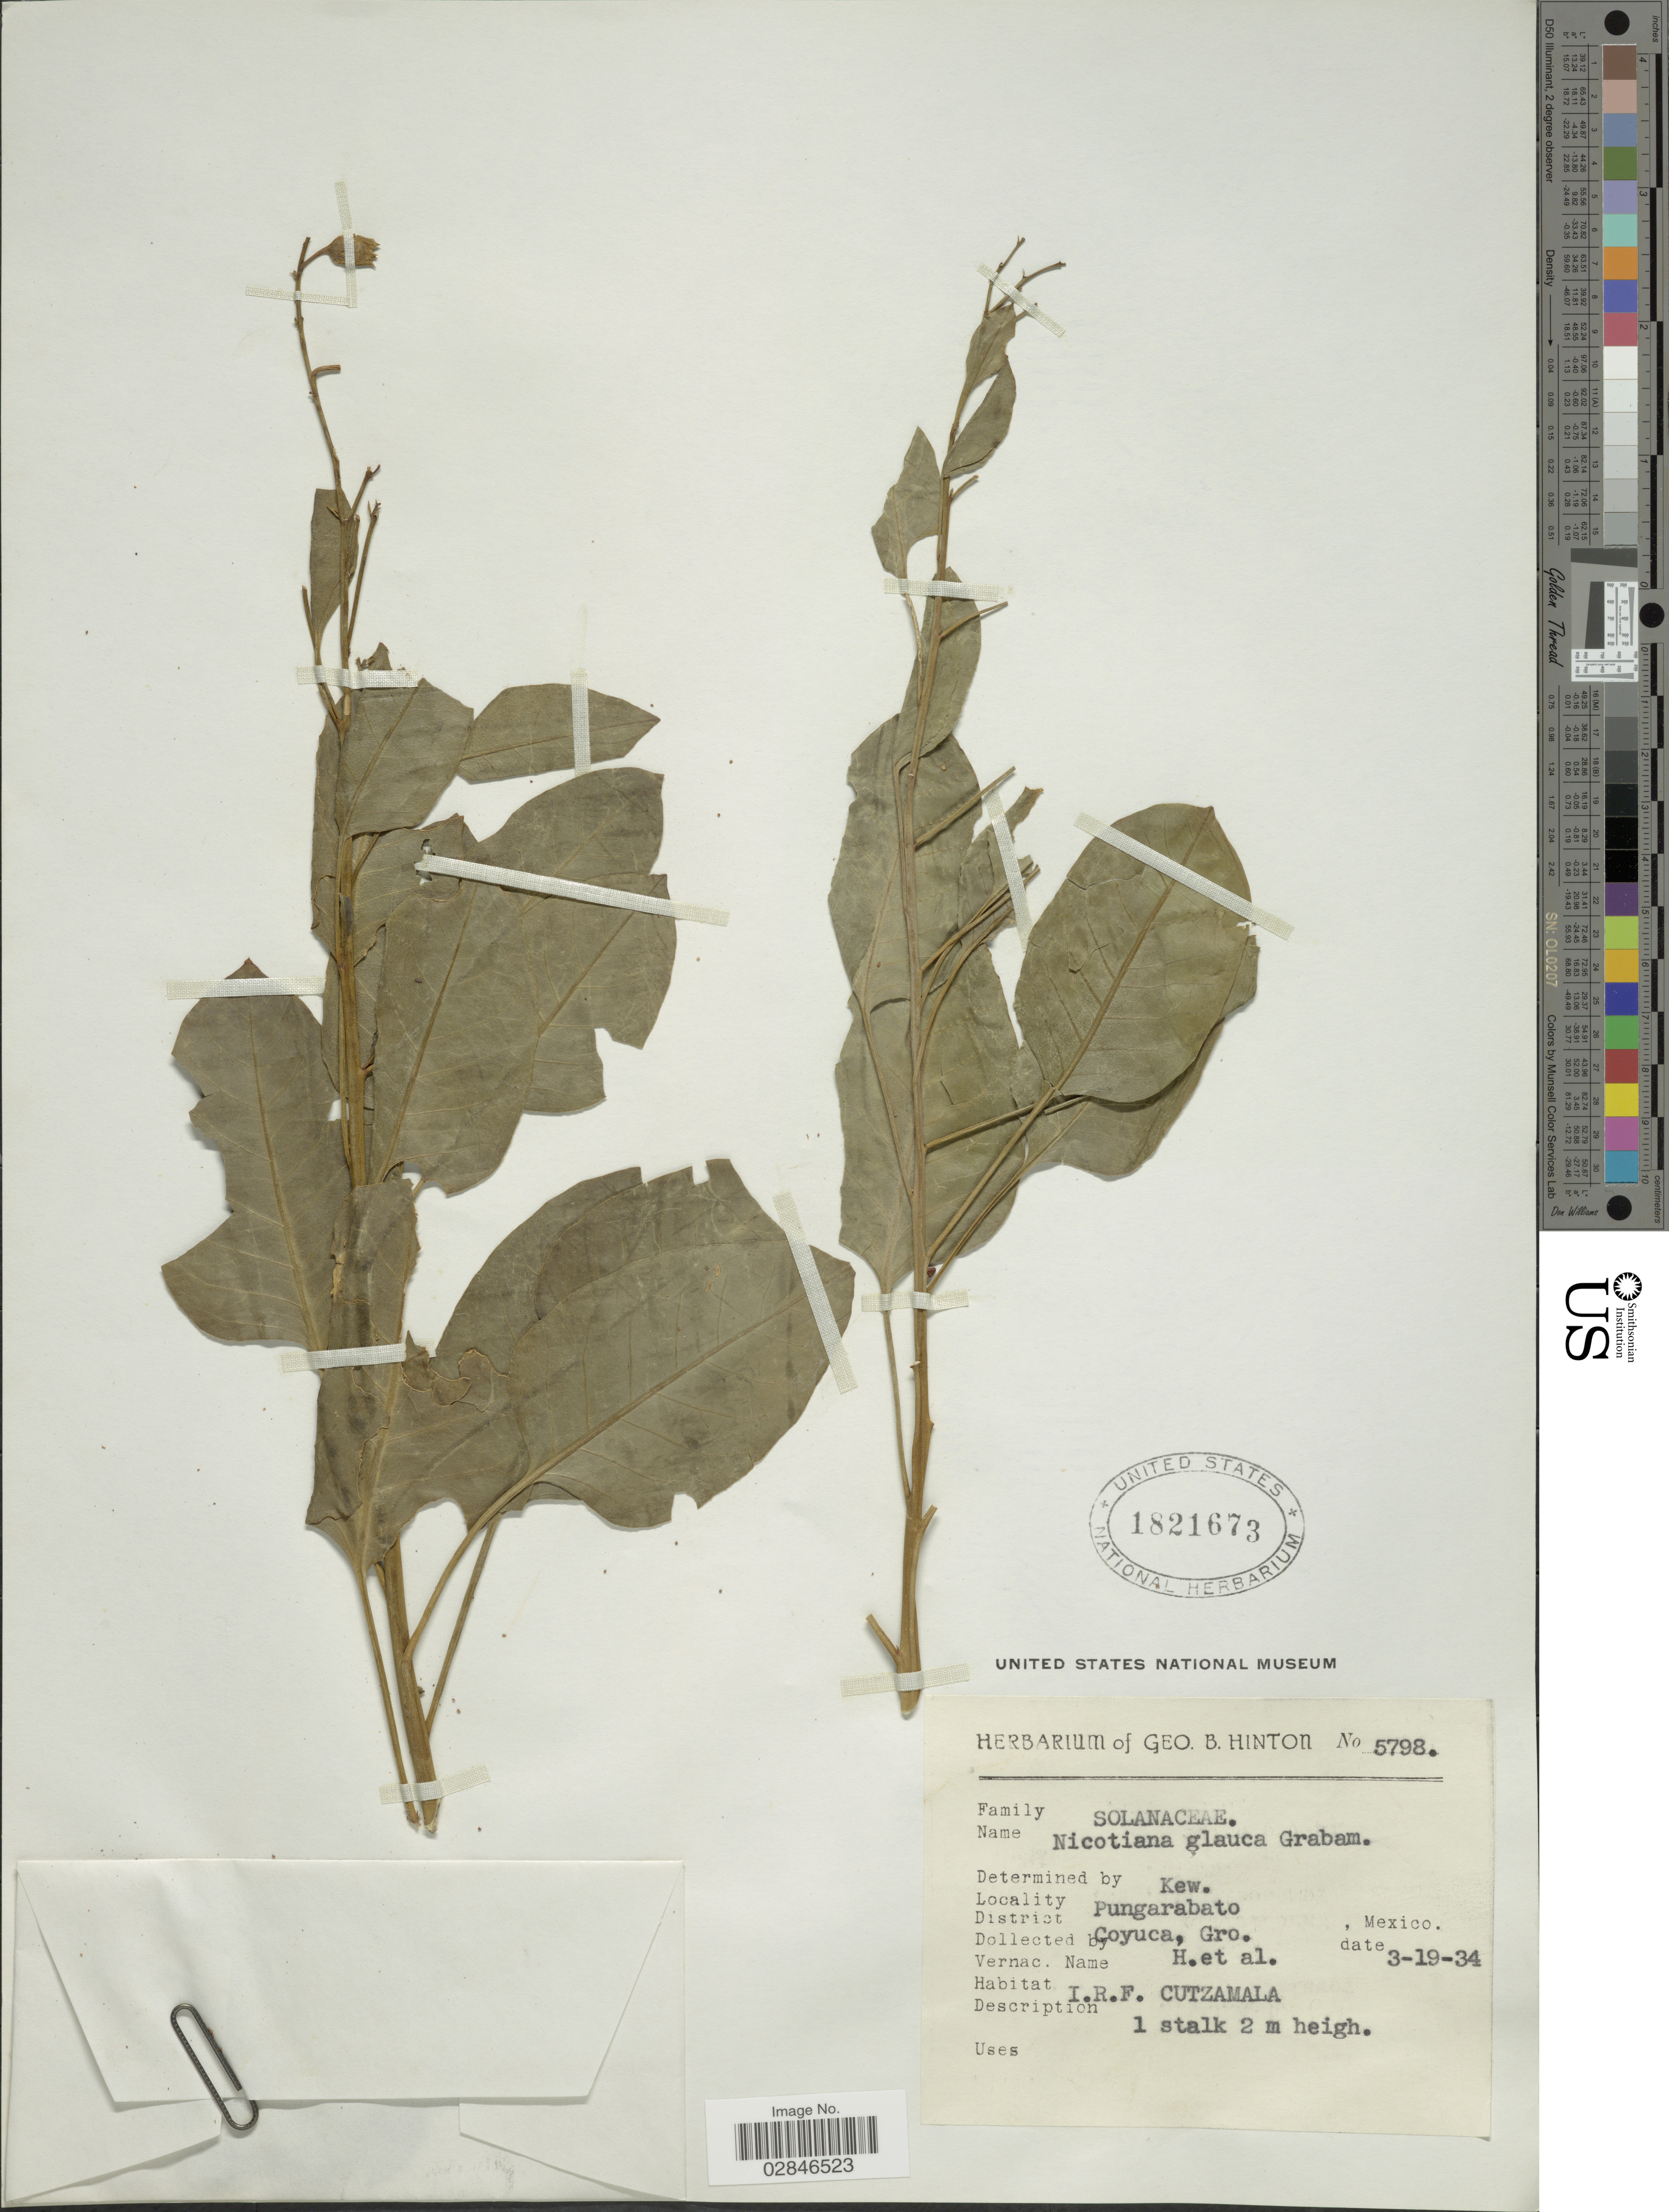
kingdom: Plantae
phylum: Tracheophyta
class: Magnoliopsida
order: Solanales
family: Solanaceae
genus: Nicotiana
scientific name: Nicotiana glauca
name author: Graham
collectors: G. B. Hinton & et al.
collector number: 5798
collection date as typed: Transcribed d/m/y: 19/3/34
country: Mexico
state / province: Guerrero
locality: Pungarabato, District Coyuca.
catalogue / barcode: US 1821673